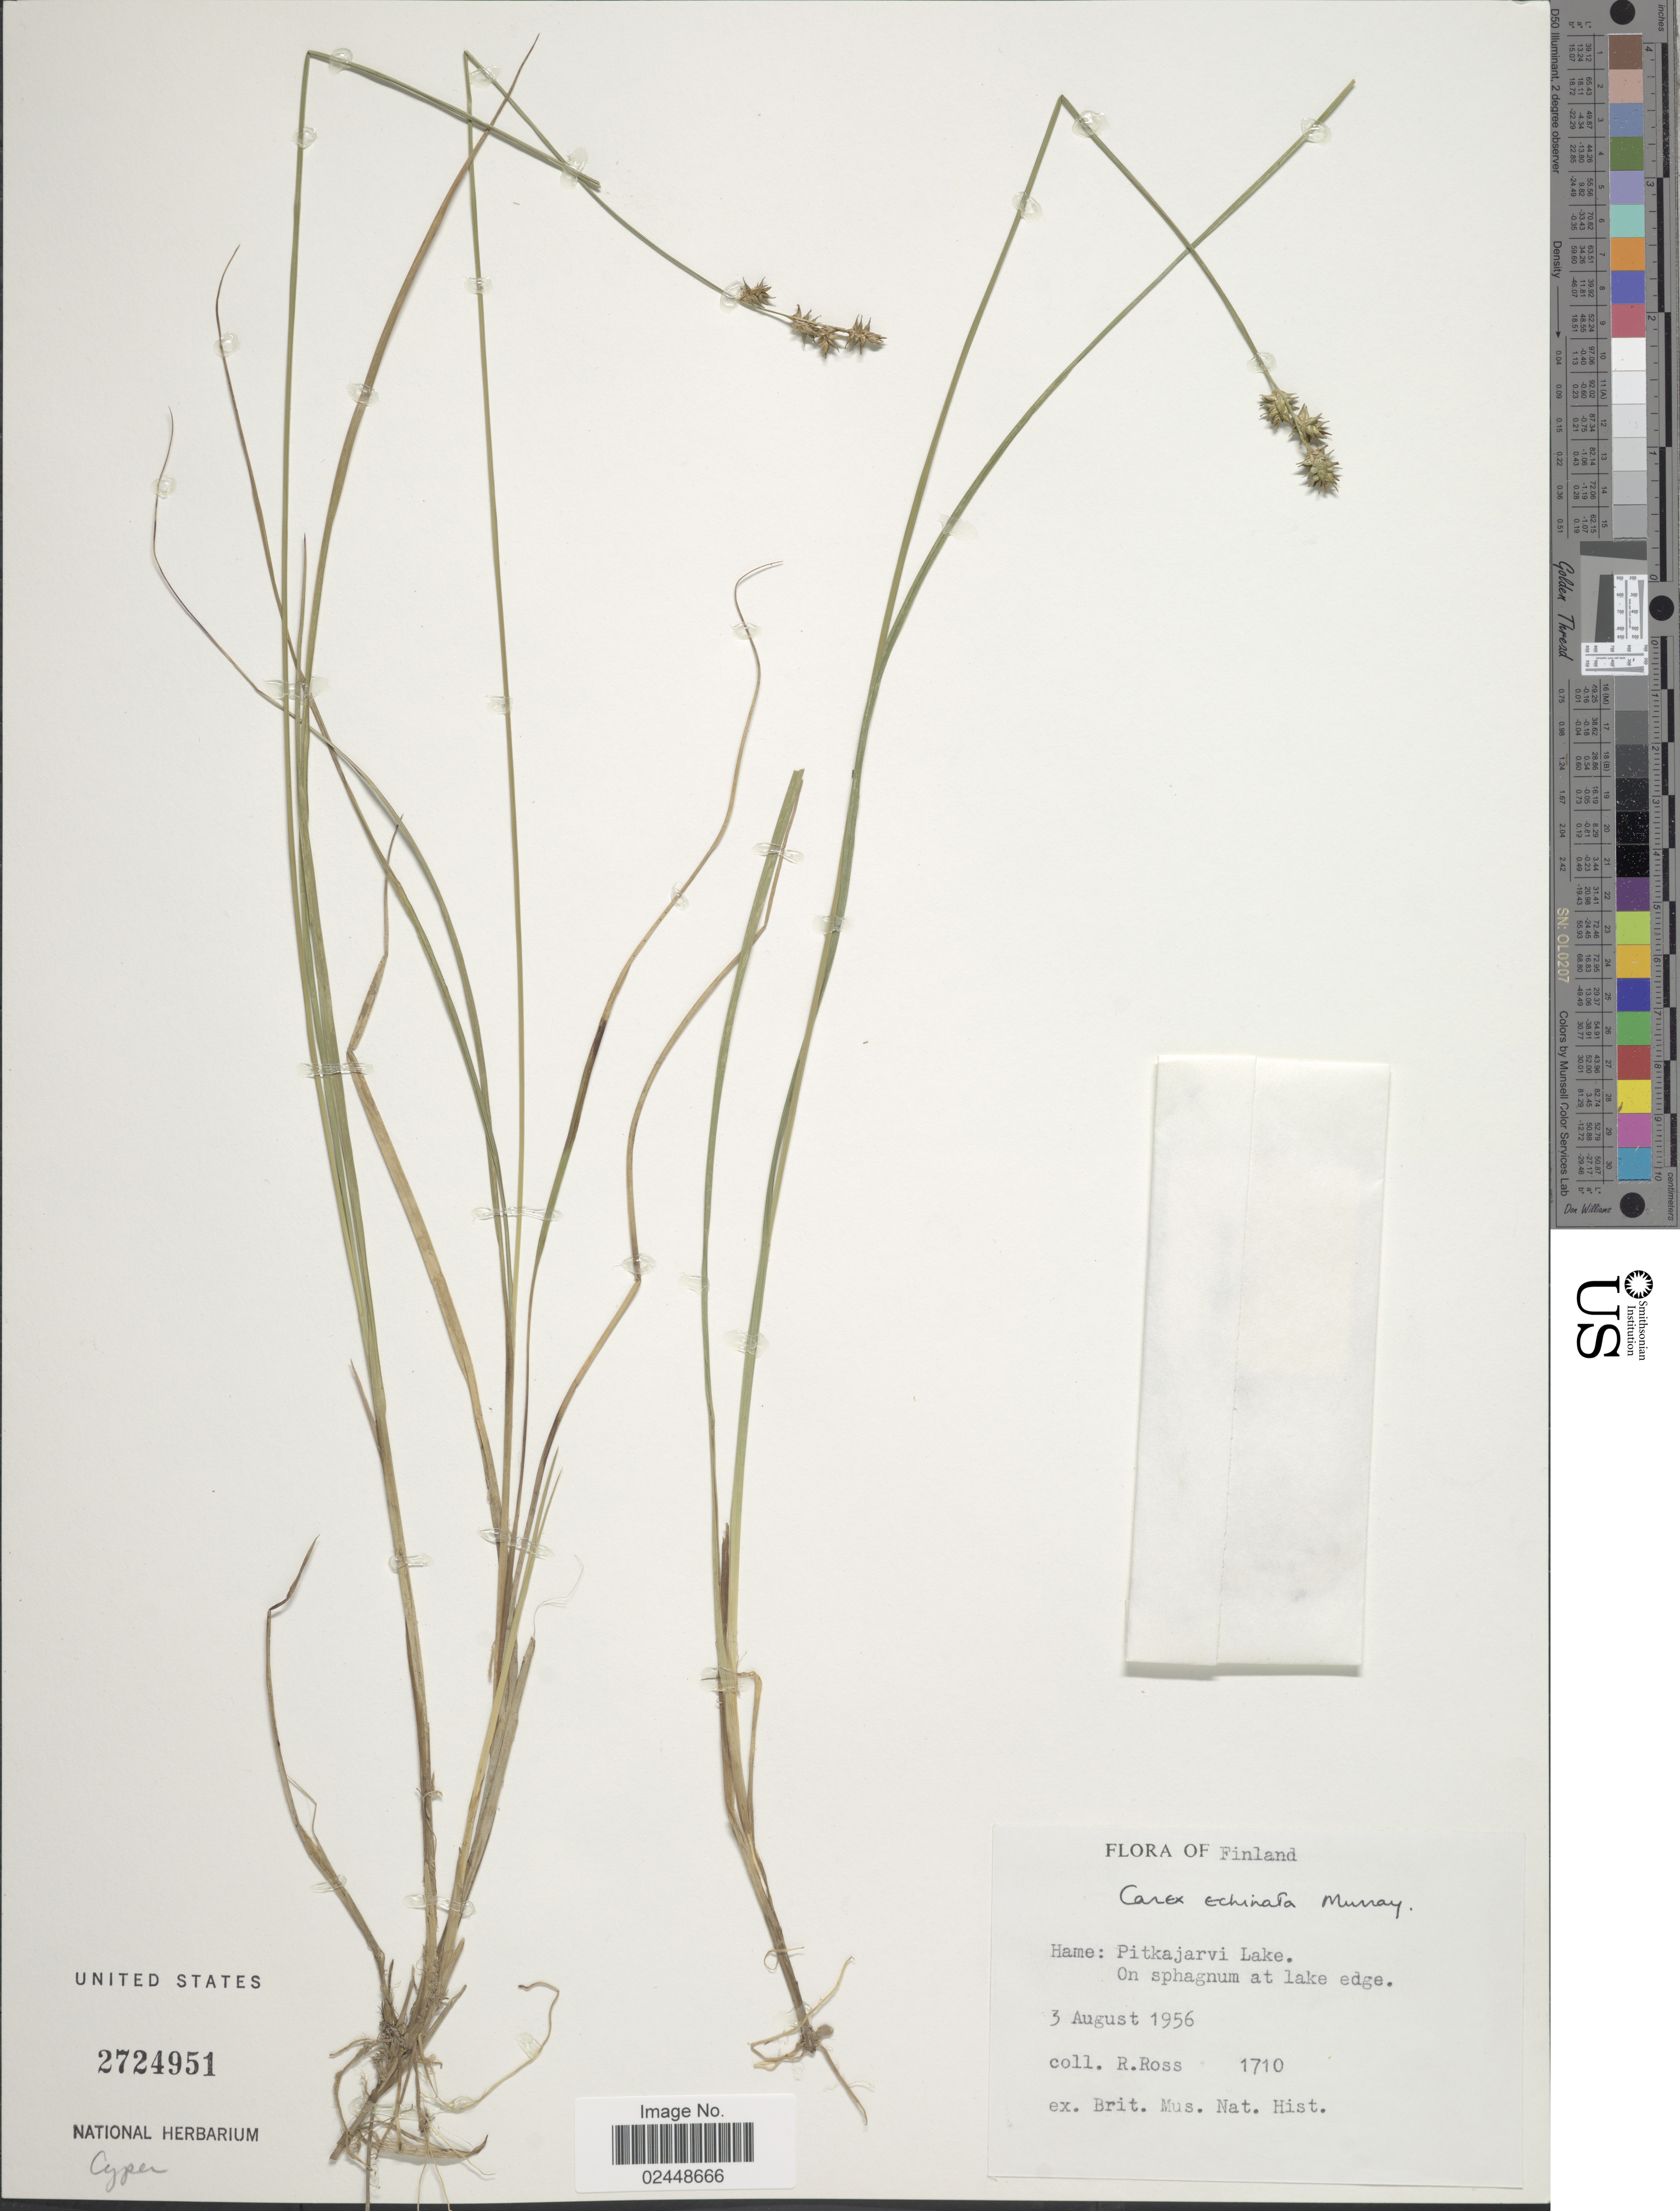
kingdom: Plantae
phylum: Tracheophyta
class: Liliopsida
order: Poales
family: Cyperaceae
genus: Carex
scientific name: Carex echinata subsp. echinata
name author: Murray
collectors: R. Ross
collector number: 1710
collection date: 1956-08-03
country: Finland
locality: Hame: Pitkajarvi Lake.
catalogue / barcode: US 2724951